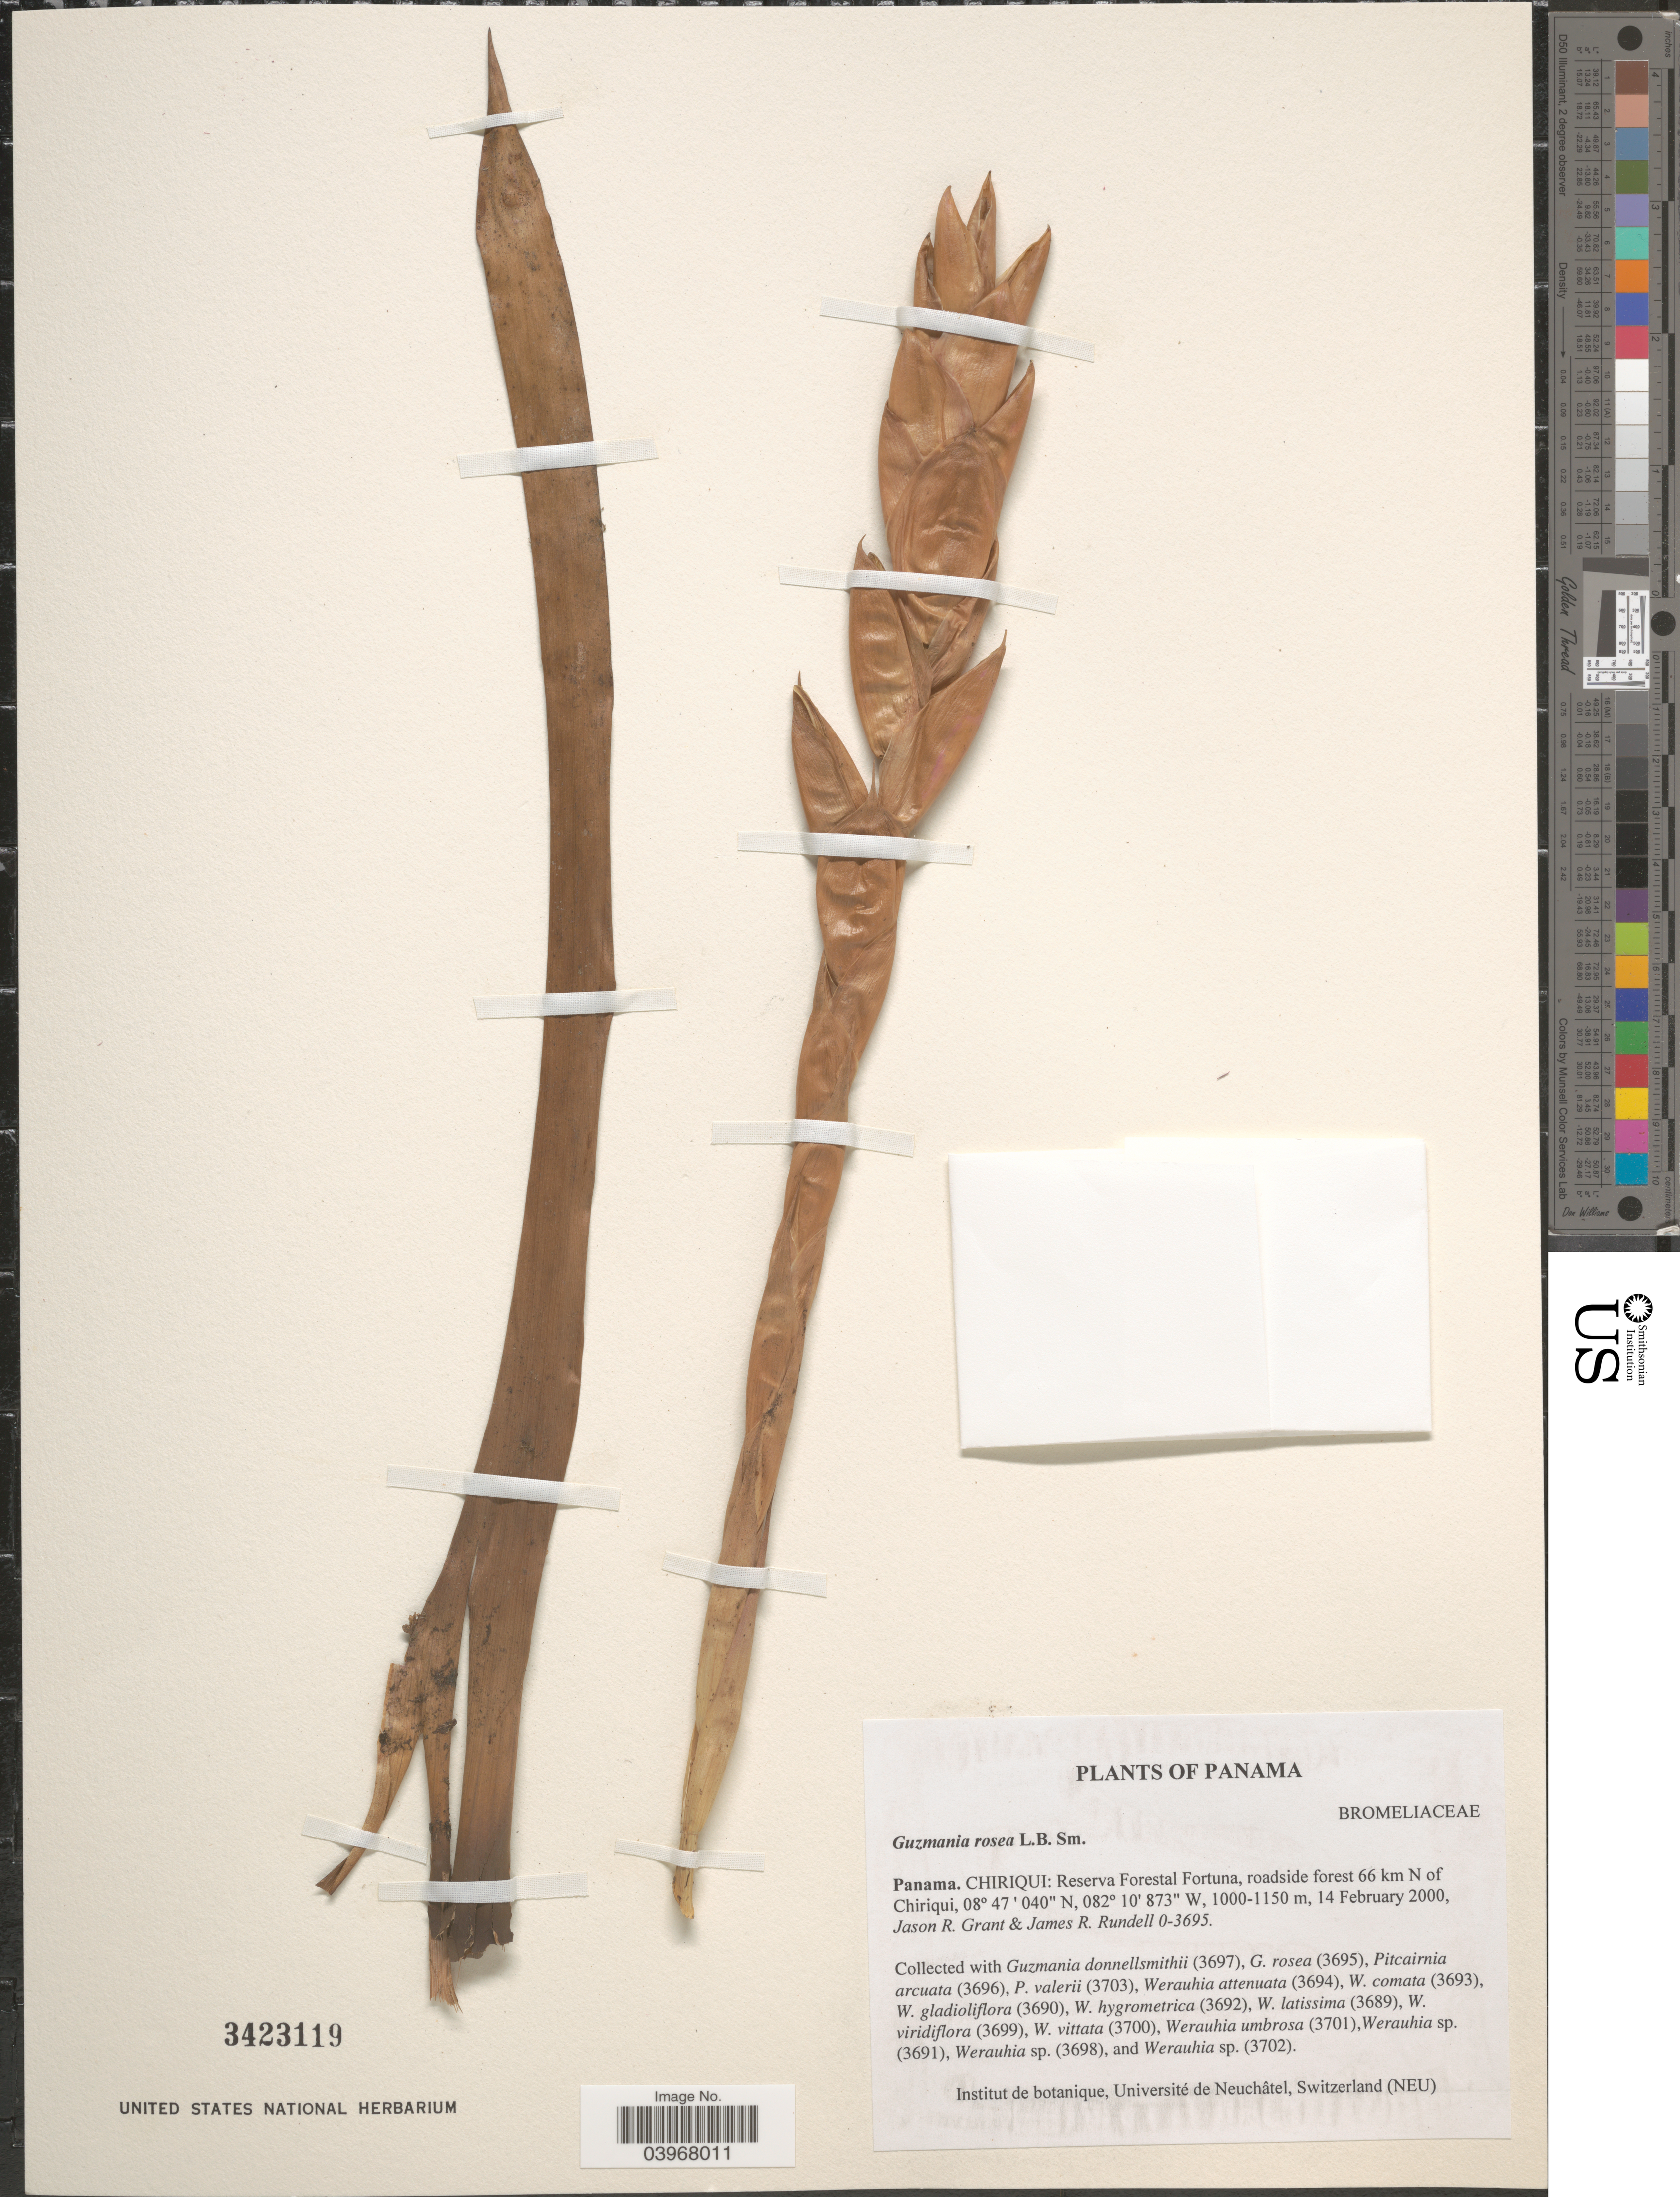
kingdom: Plantae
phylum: Tracheophyta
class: Liliopsida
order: Poales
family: Bromeliaceae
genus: Guzmania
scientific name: Guzmania rosea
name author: L.B. Sm.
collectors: J. R. Grant & J. R. Rundell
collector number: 0-3695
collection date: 2000-02-14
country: Panama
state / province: Chiriqui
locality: Reserva Forestal Fortuna, roadside forest 66 km N of Chiriqui.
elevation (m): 1000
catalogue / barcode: US 3423119